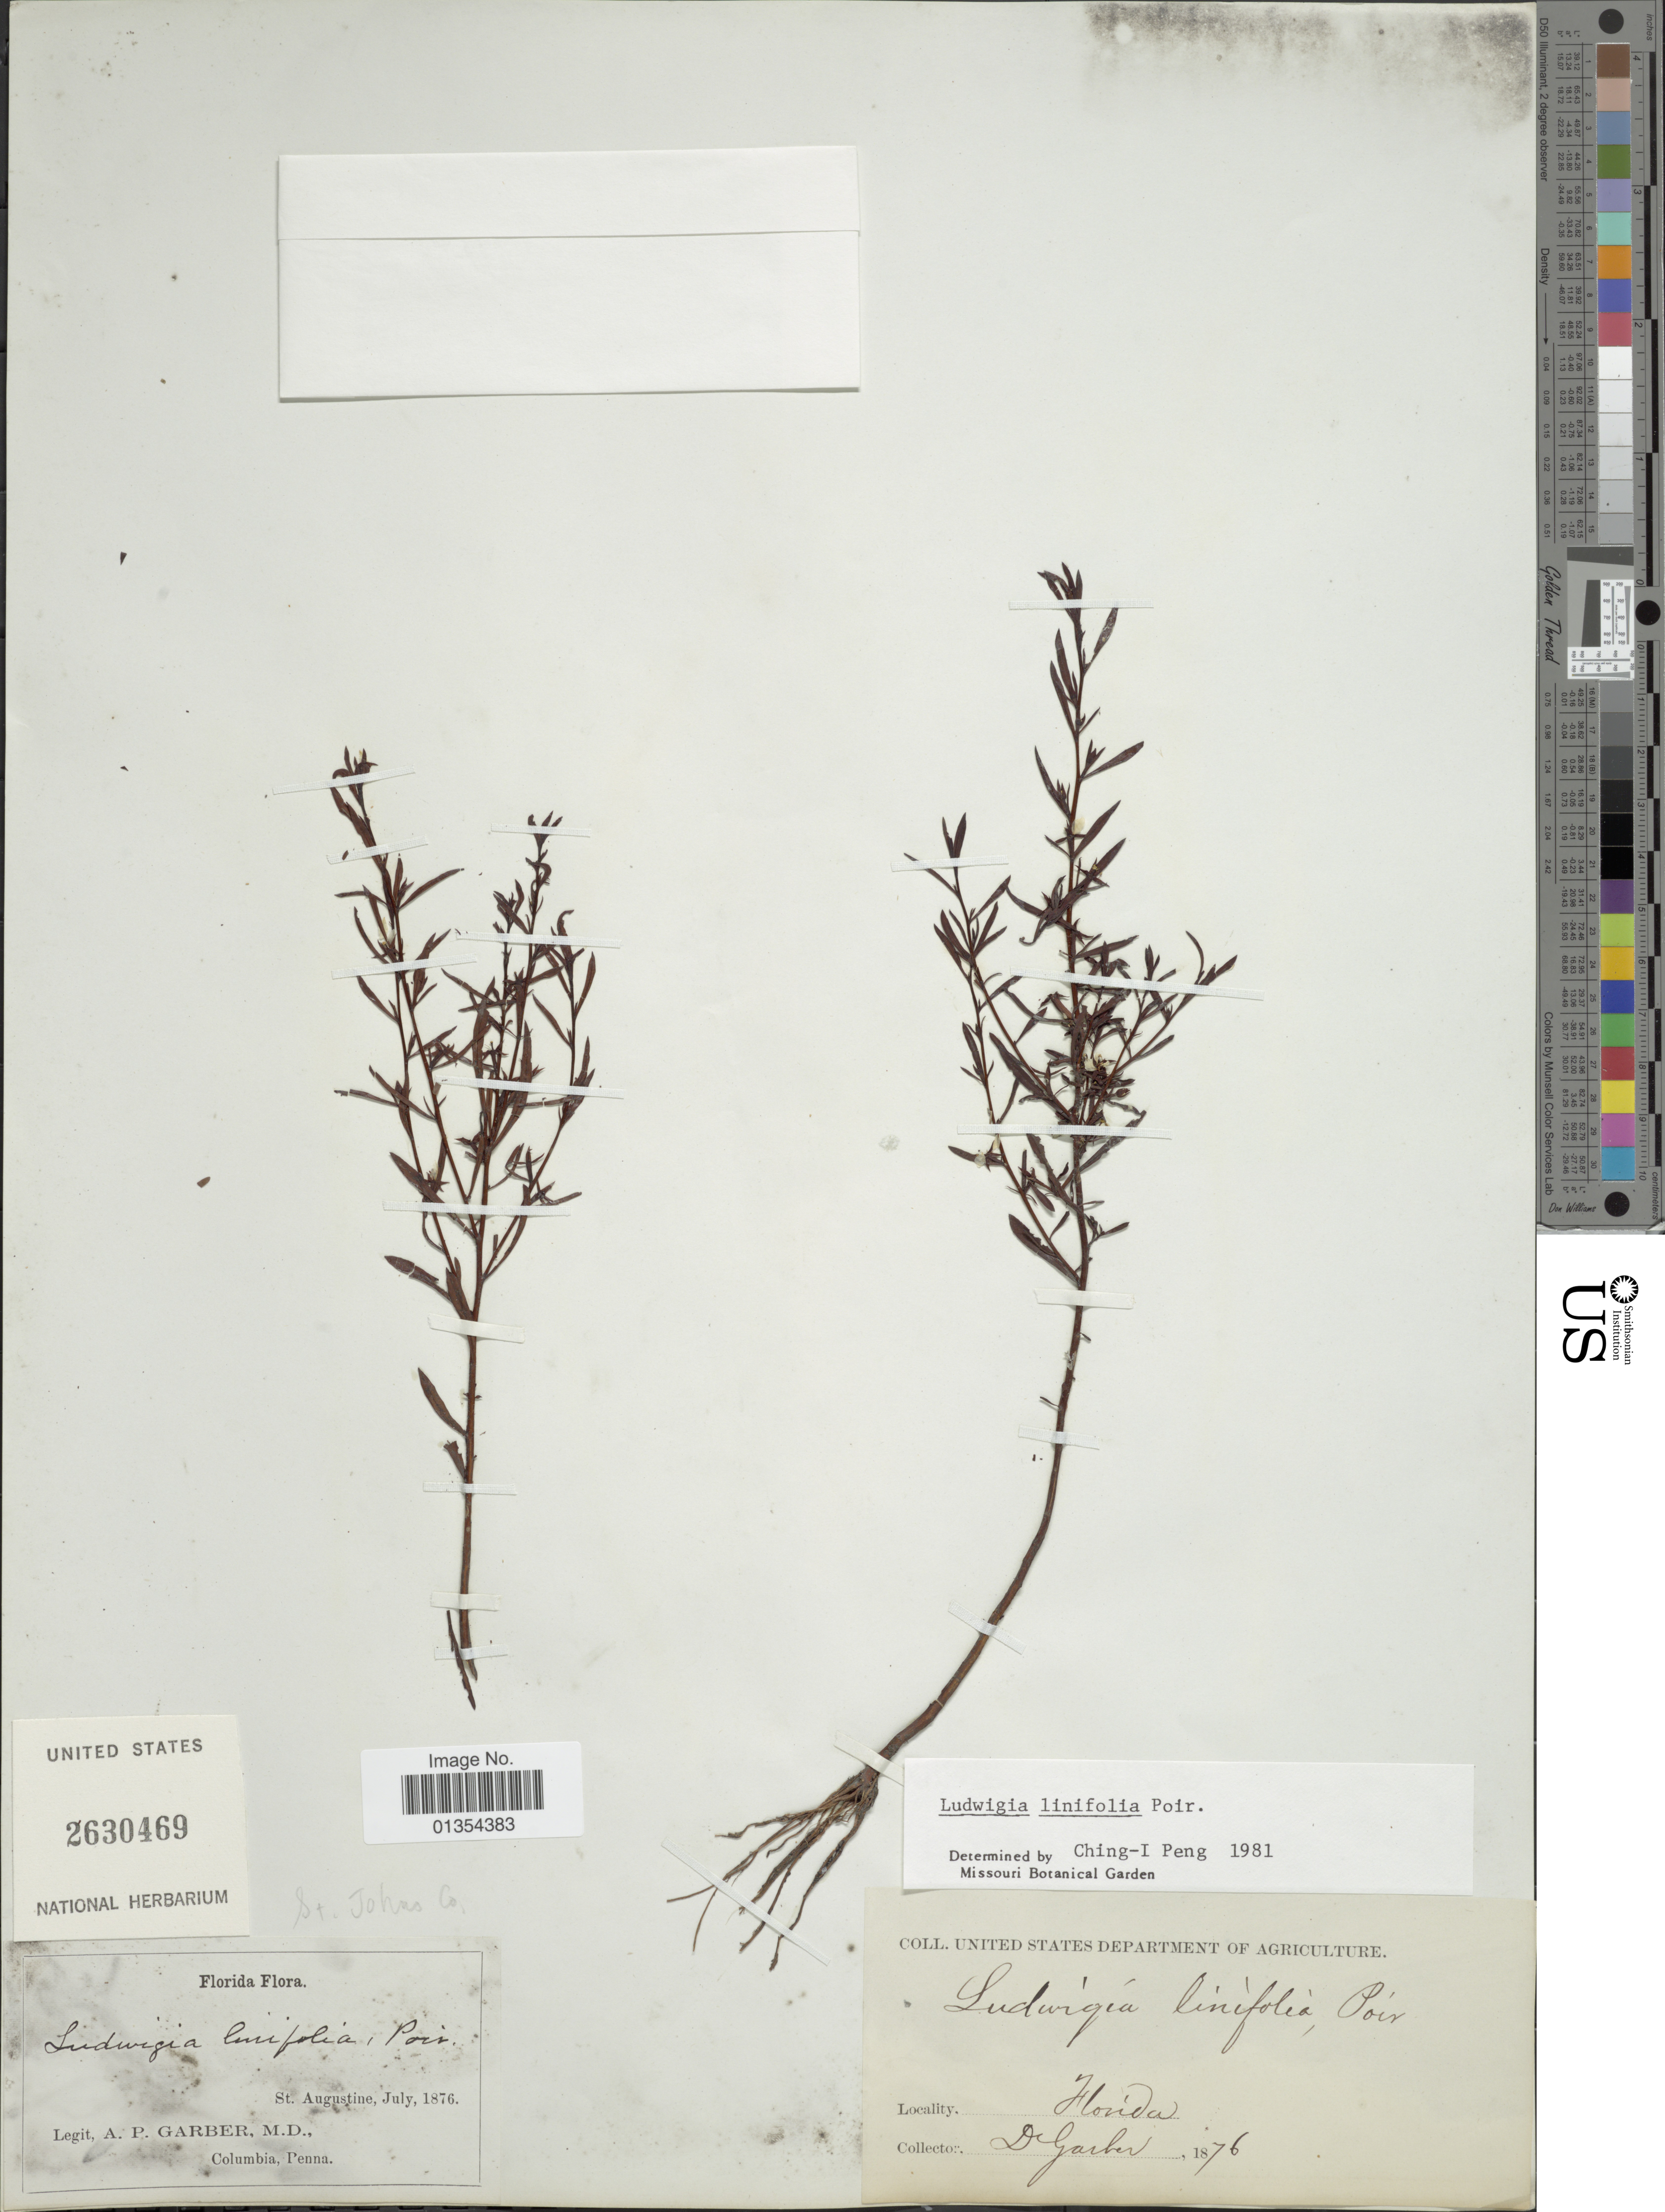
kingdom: Plantae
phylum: Tracheophyta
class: Magnoliopsida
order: Myrtales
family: Onagraceae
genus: Ludwigia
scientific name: Ludwigia linifolia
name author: Poir.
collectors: A. P. Garber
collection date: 1876-07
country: United States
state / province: Florida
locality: St. Augustine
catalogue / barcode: US 2630469